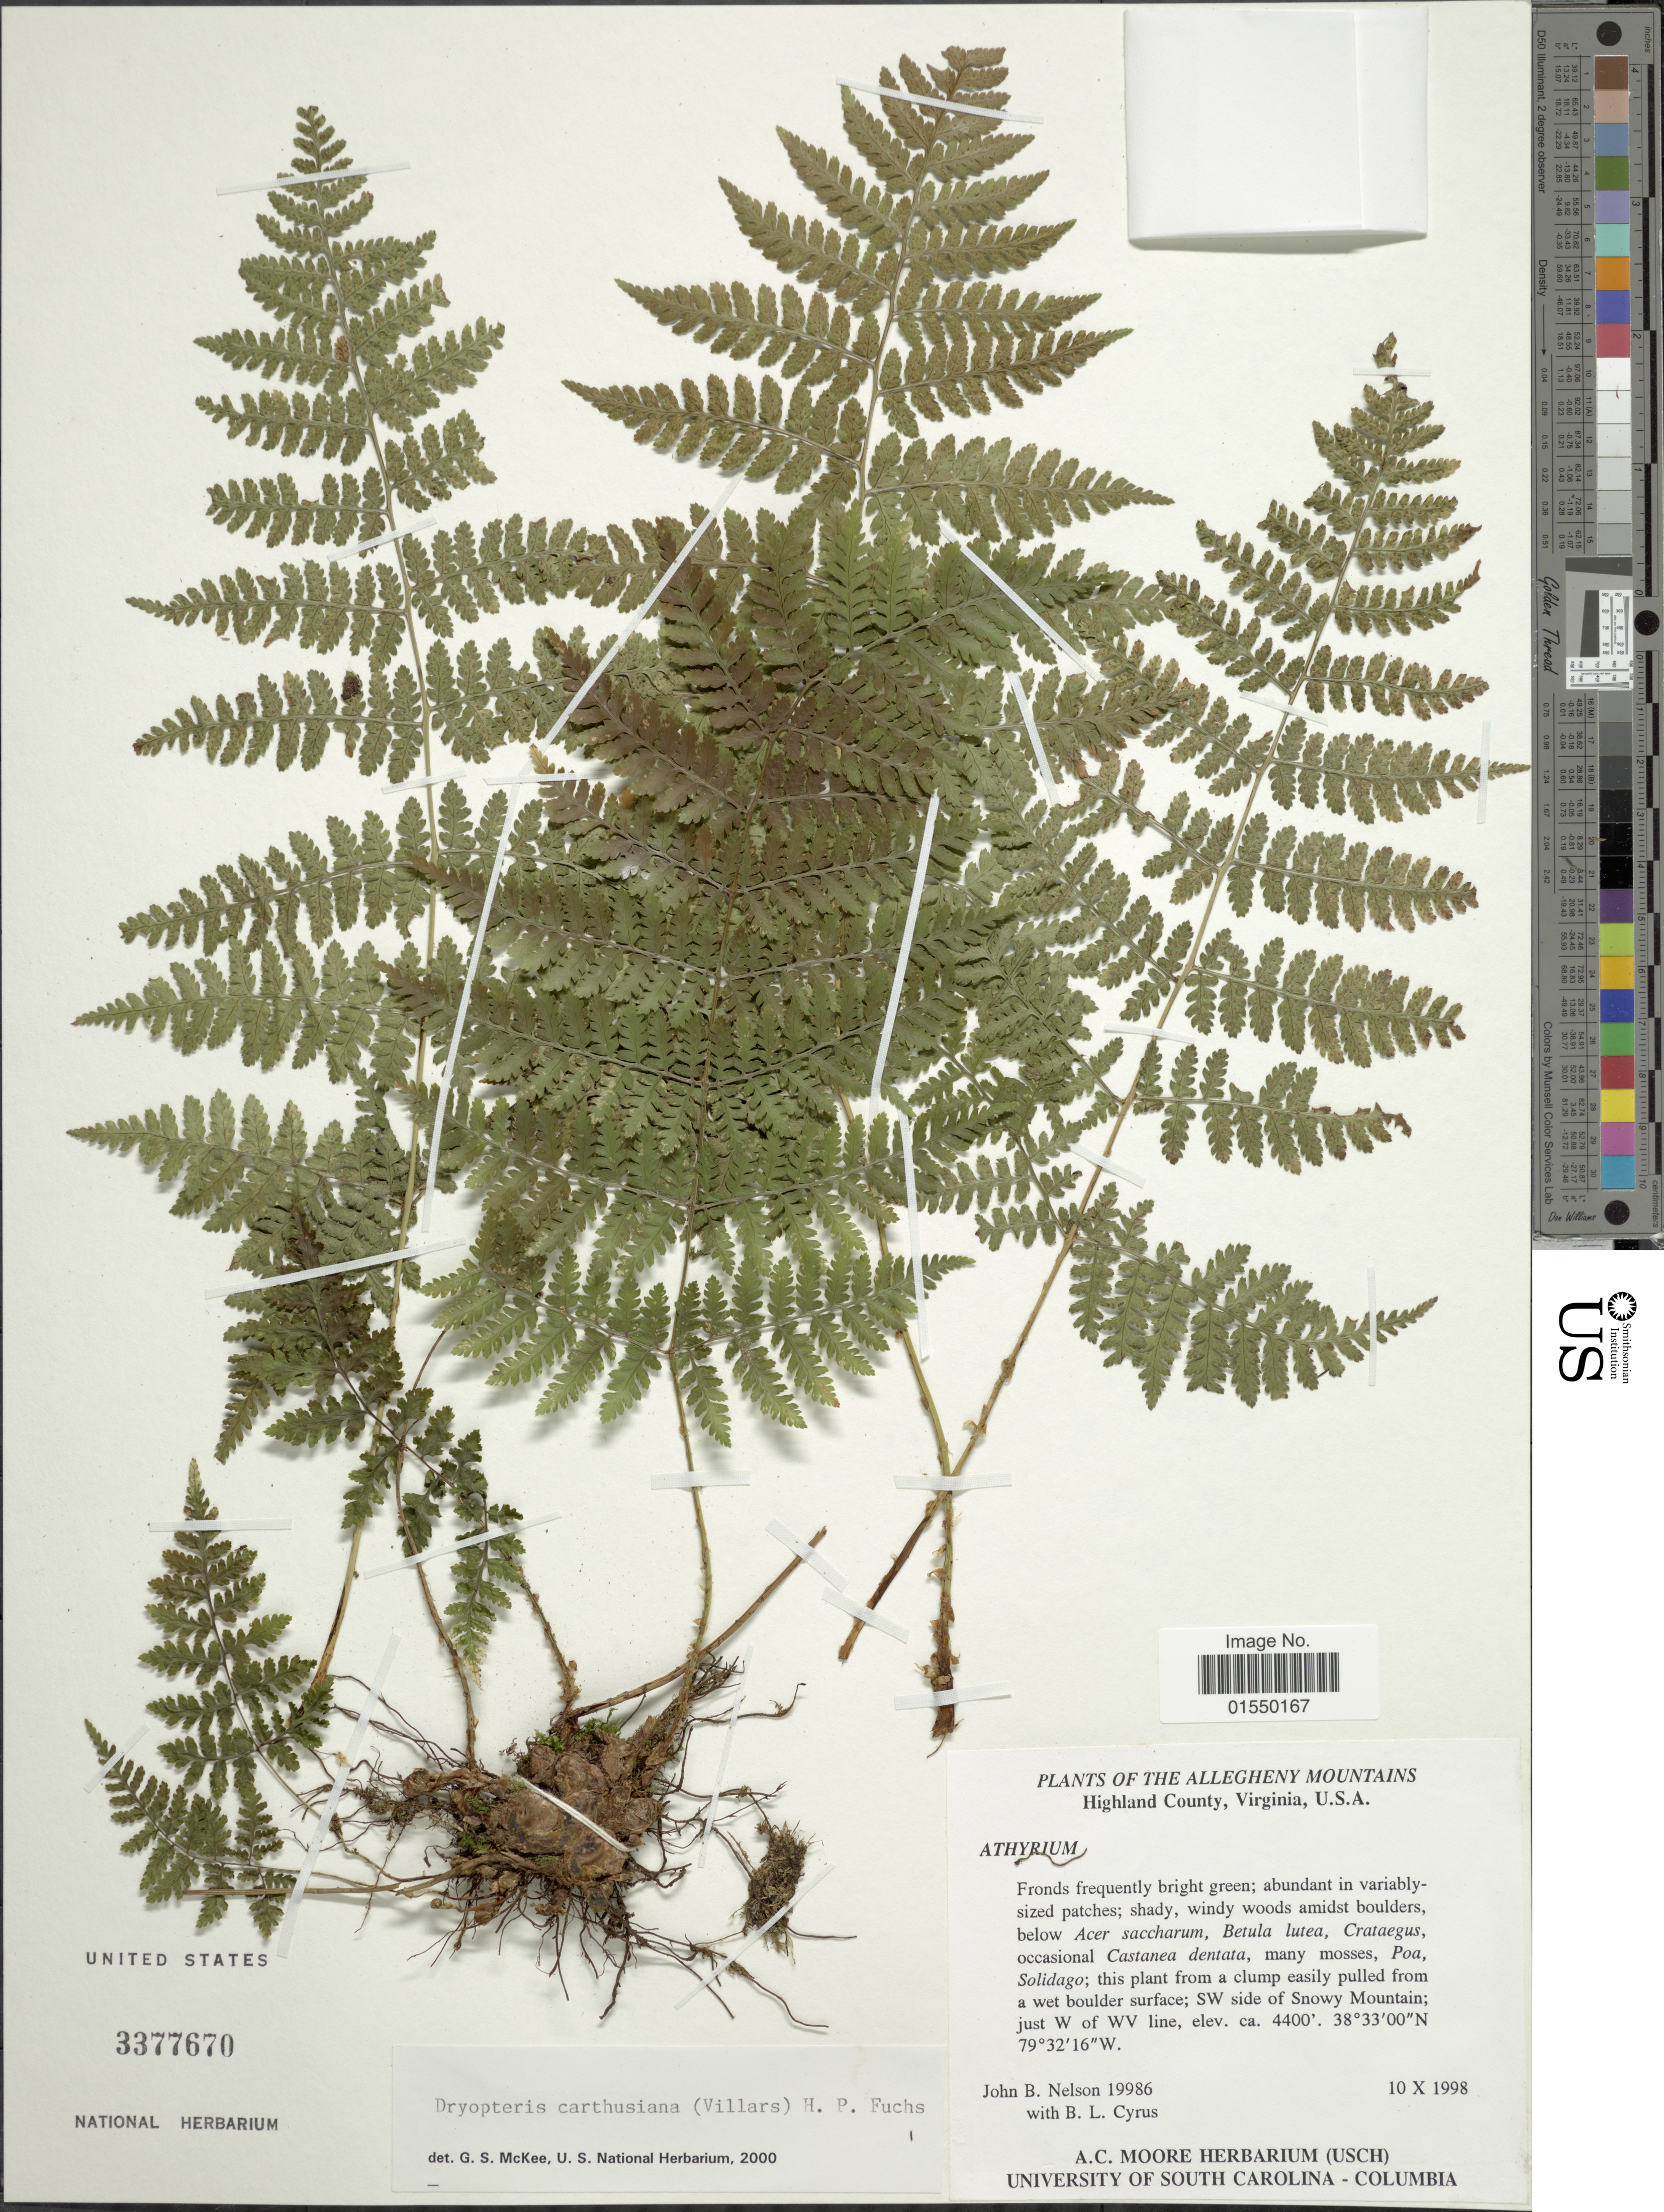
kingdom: Plantae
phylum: Tracheophyta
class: Polypodiopsida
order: Polypodiales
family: Dryopteridaceae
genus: Dryopteris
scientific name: Dryopteris carthusiana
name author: (Villars) H.P. Fuchs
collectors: J. B. Nelson & B. Cyrus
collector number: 19986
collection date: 1998-10-10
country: United States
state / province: Virginia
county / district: Highland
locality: Allegheny Mountains, SW side of Snowy Mountain, just W of WV line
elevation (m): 1341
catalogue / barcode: US 3377670